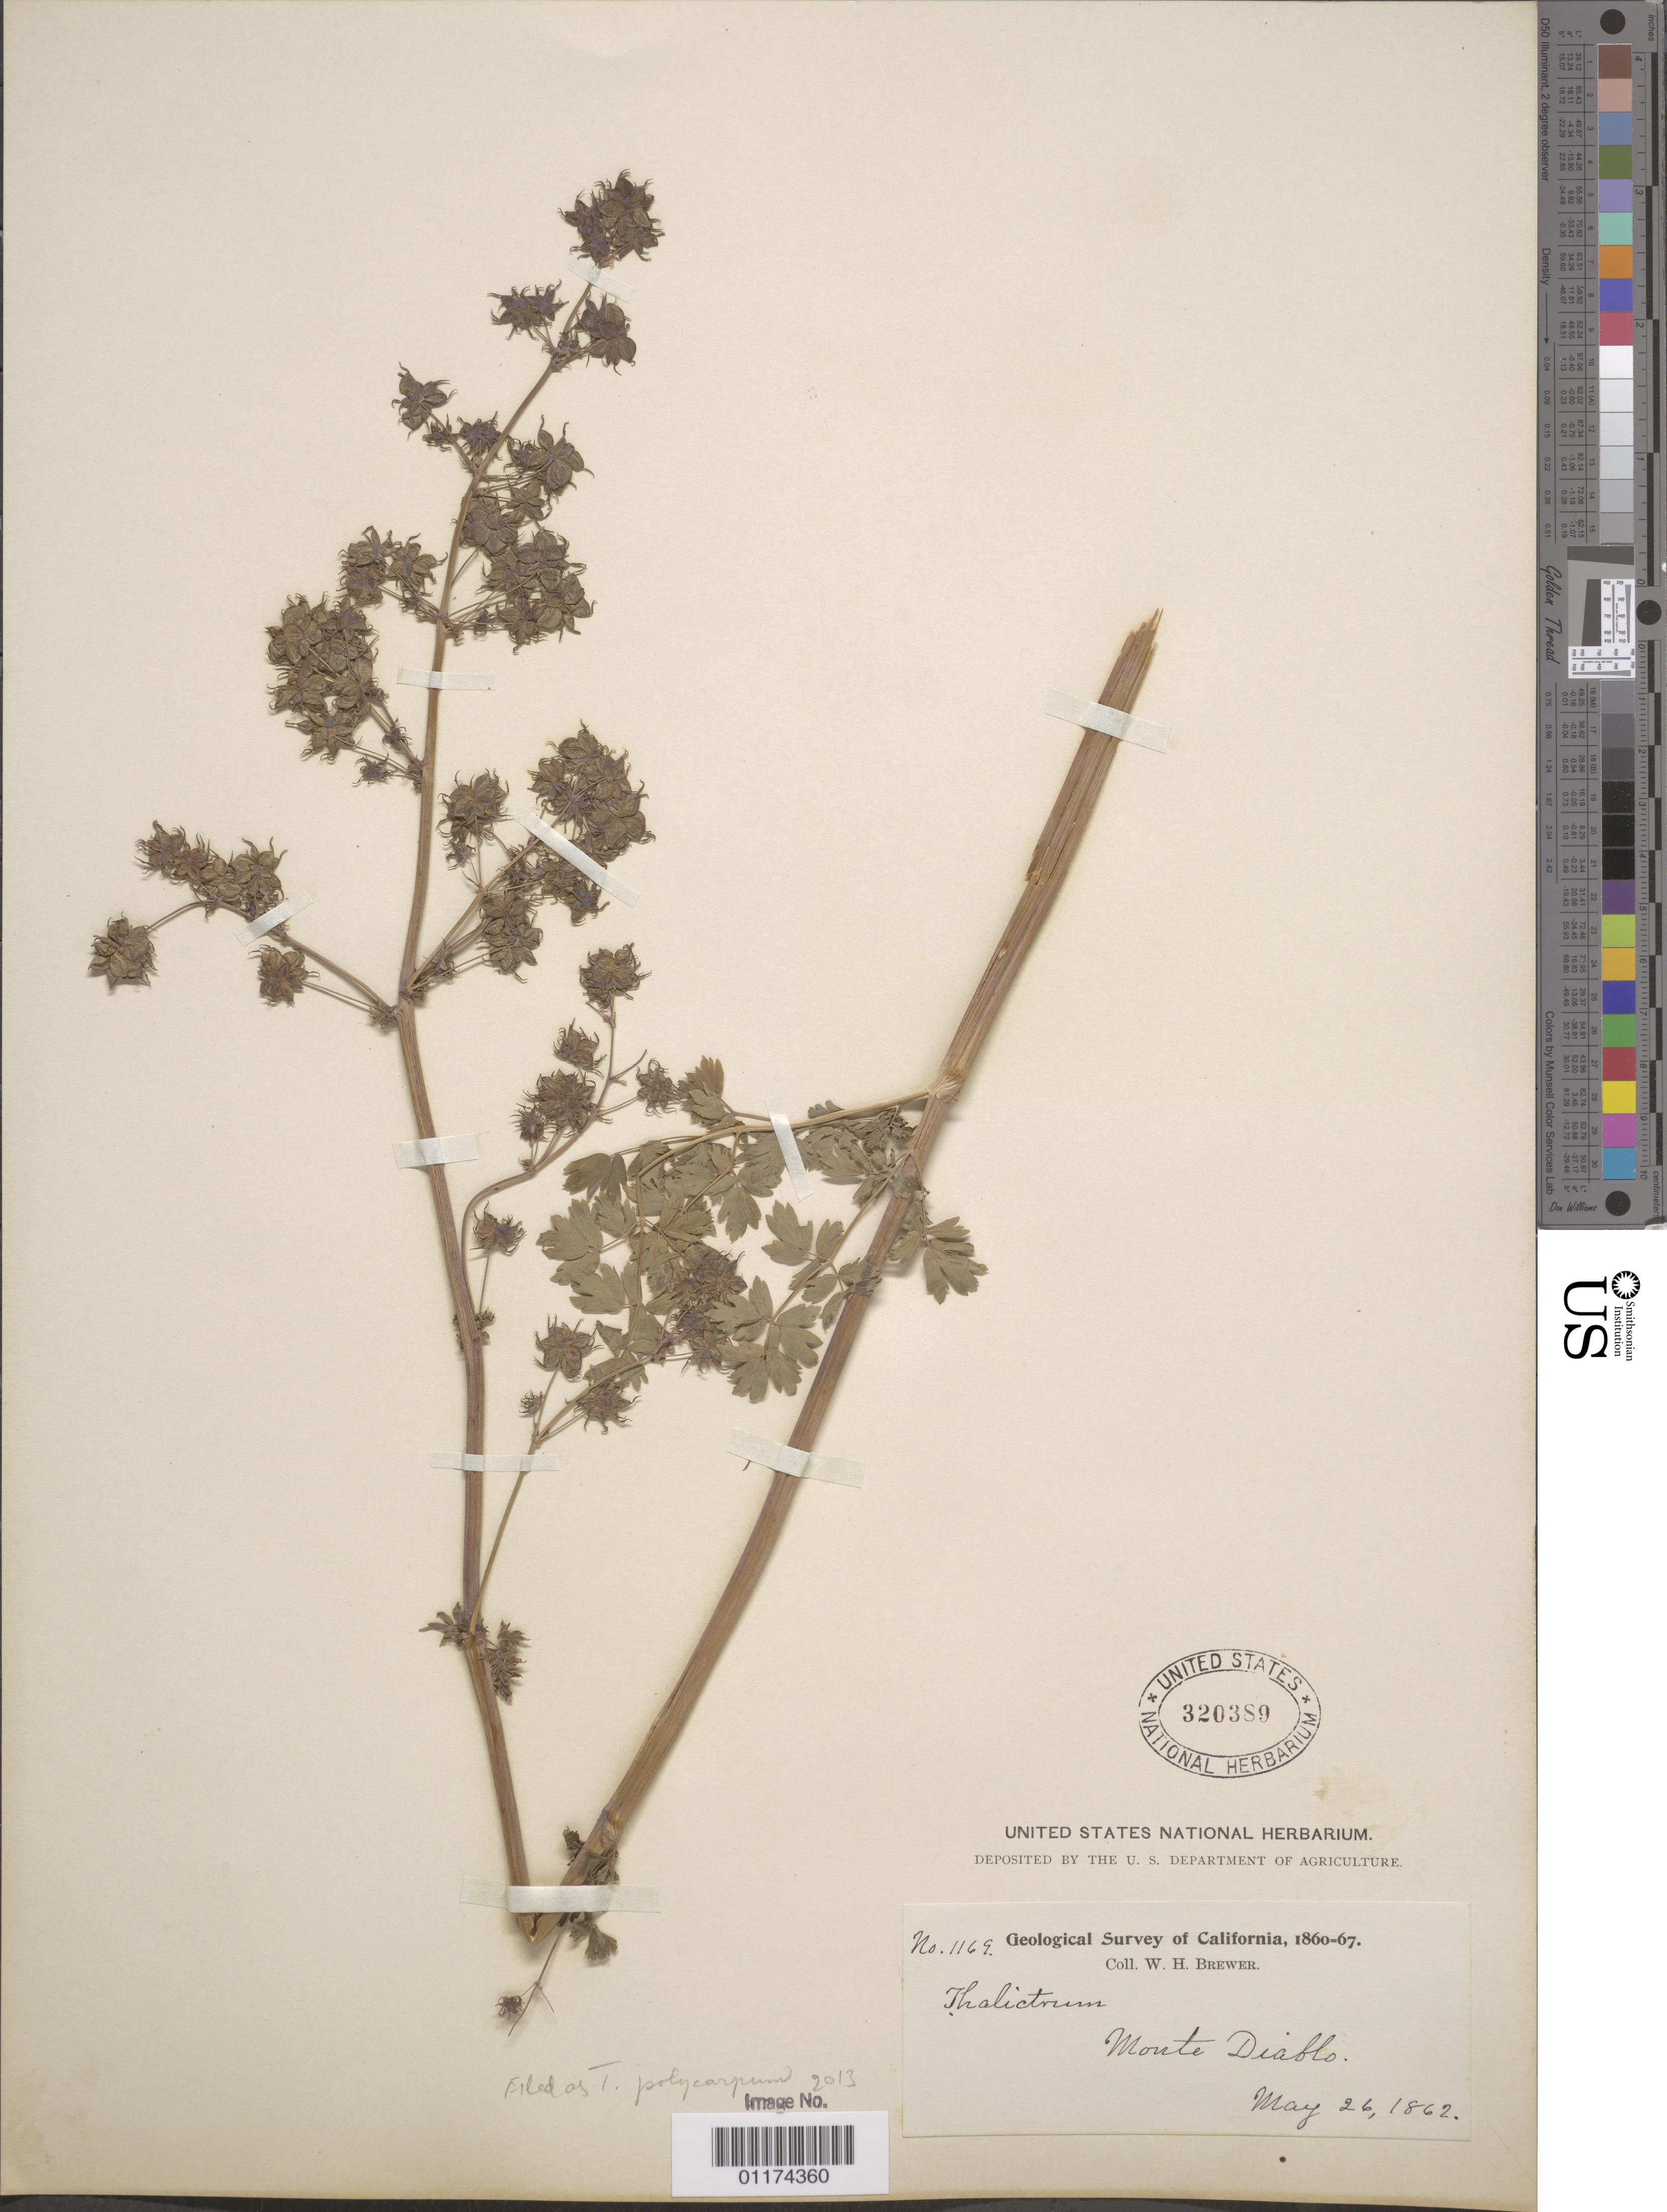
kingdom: Plantae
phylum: Tracheophyta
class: Magnoliopsida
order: Ranunculales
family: Ranunculaceae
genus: Thalictrum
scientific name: Thalictrum polycarpum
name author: (Torr.) S. Watson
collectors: W. H. Brewer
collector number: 1169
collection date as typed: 26 May 1862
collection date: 1862-05-26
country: United States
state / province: California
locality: Near Monte Diabolo.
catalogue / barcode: US 320389